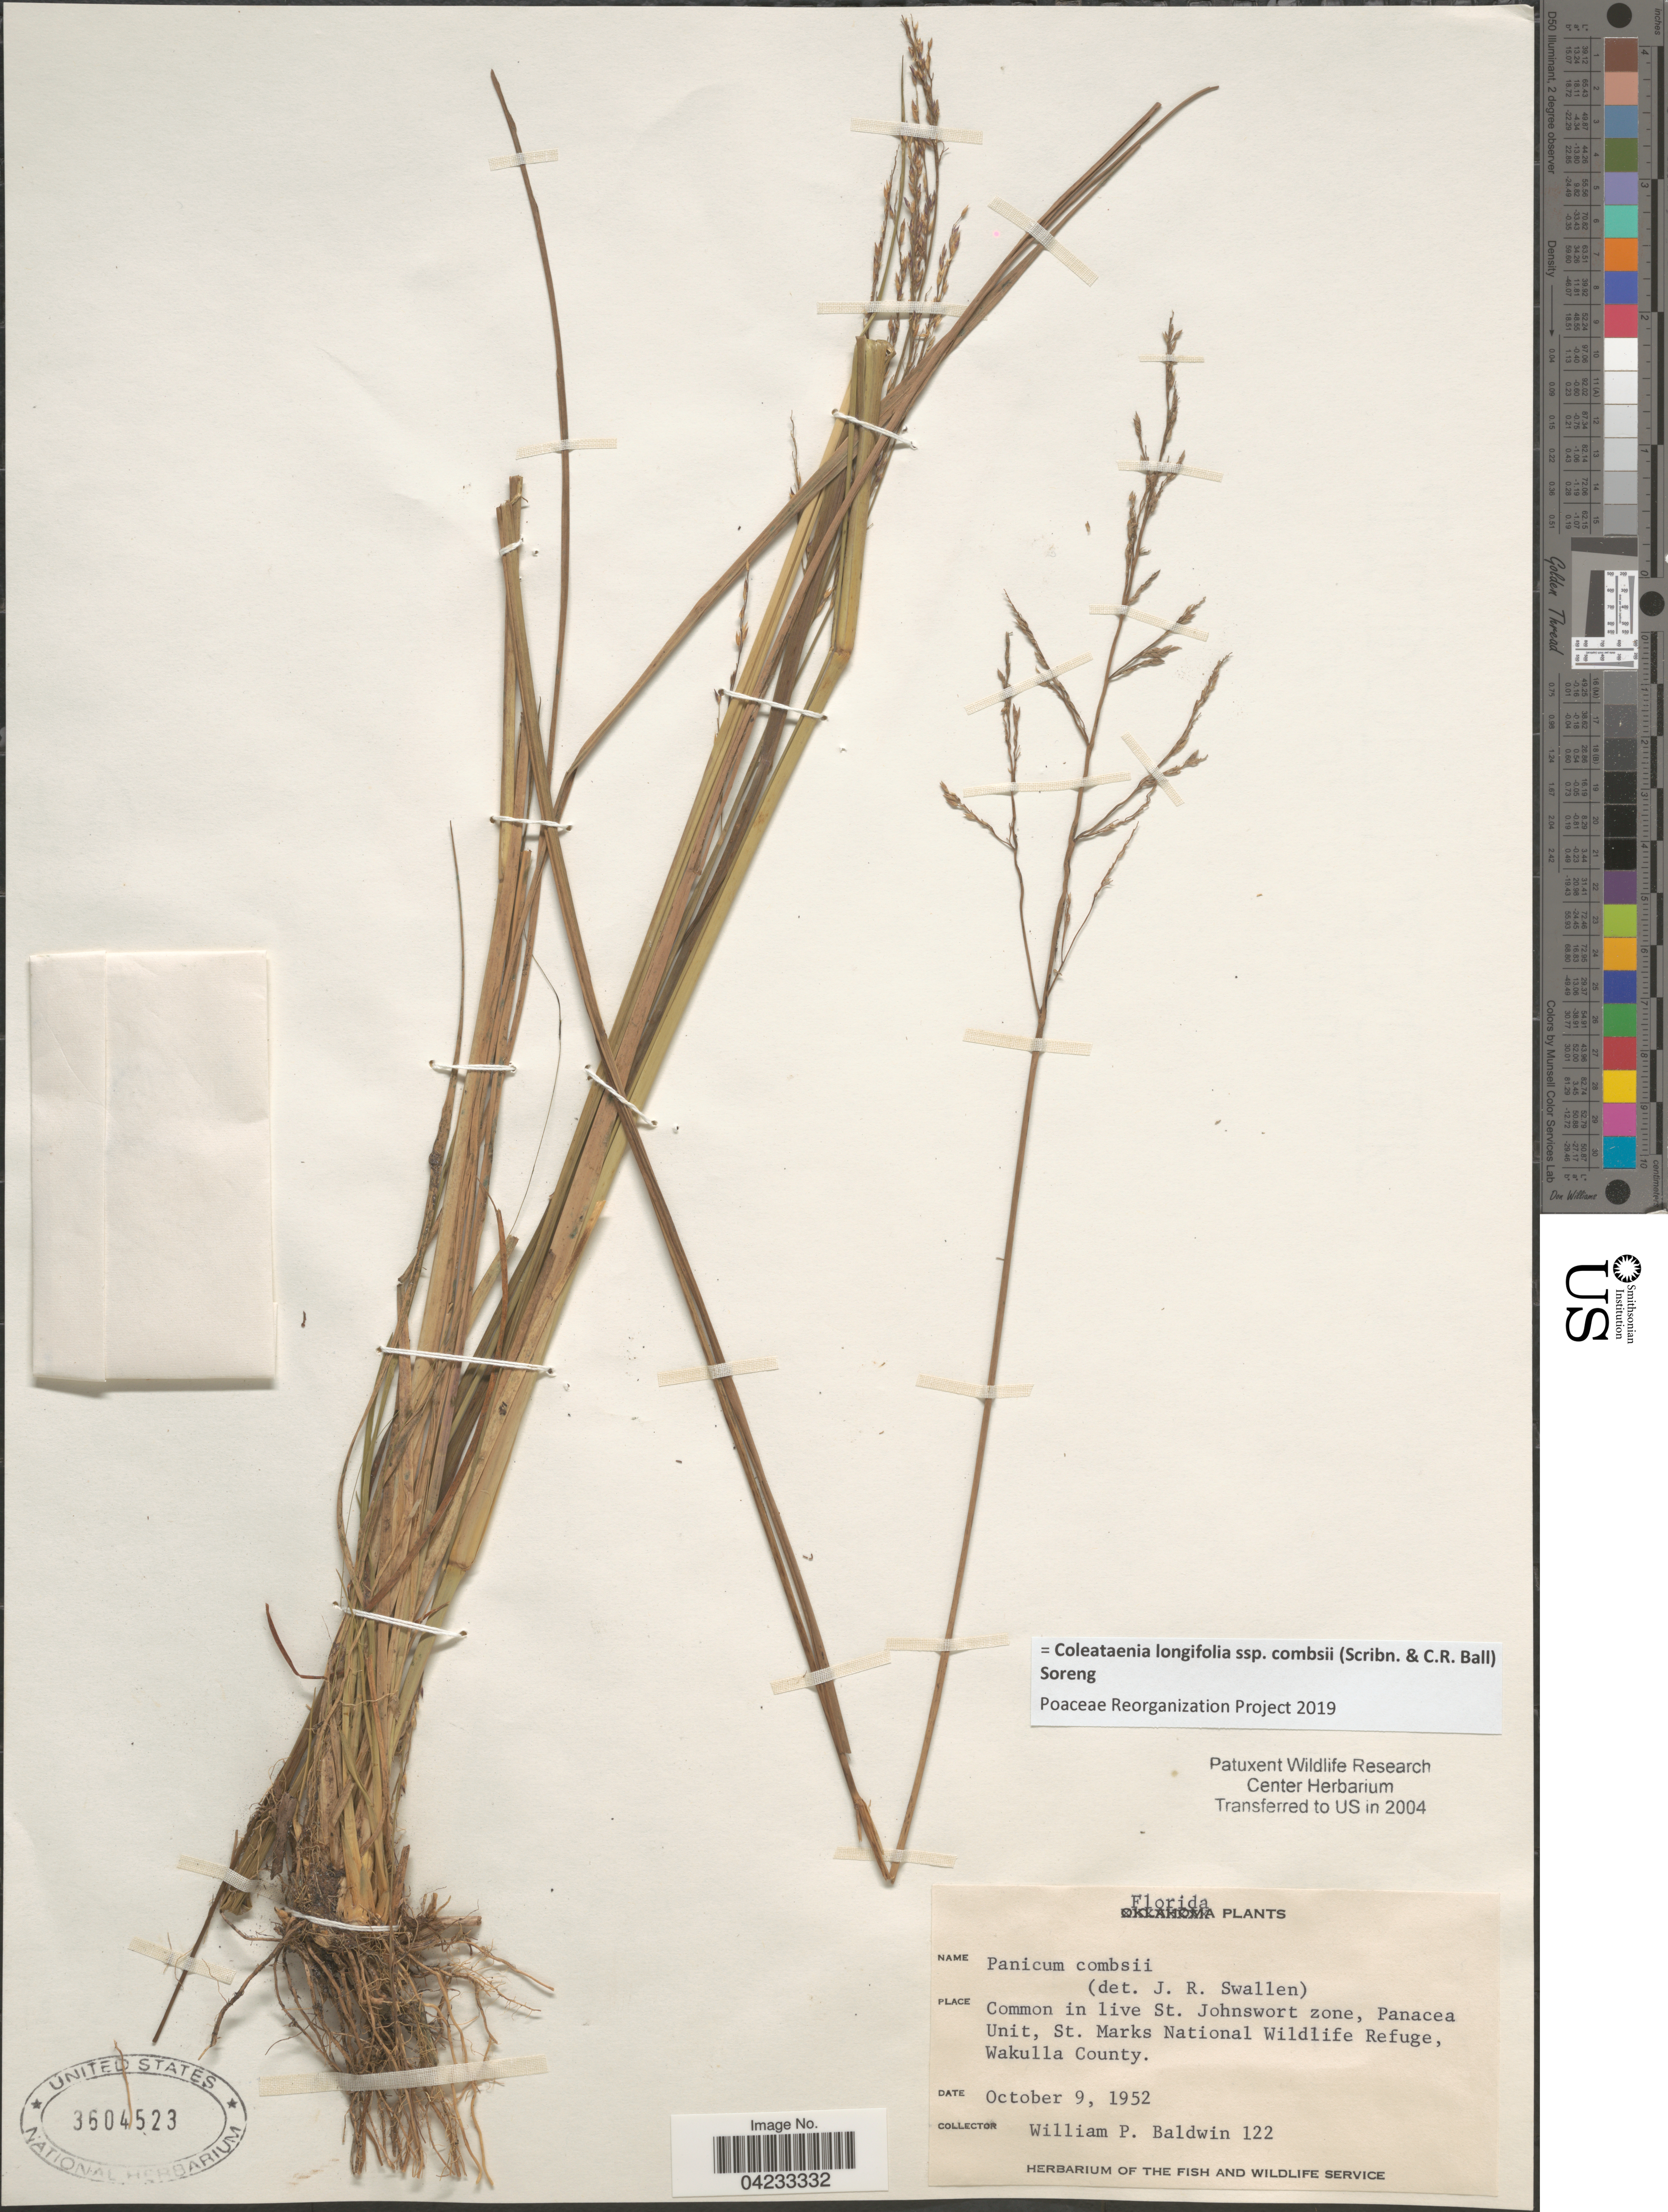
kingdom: Plantae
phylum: Tracheophyta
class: Liliopsida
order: Poales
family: Poaceae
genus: Coleataenia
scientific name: Coleataenia longifolia subsp. combsii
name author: (Scribn. & C.R. Ball) Soreng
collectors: W. Baldwin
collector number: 122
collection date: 1952-10-09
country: United States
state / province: Florida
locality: Common in live St. Johnswort zone, Panacea Unit, St. Marks National Wildlife Refuge, Wakulla County.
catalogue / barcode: US 3604523